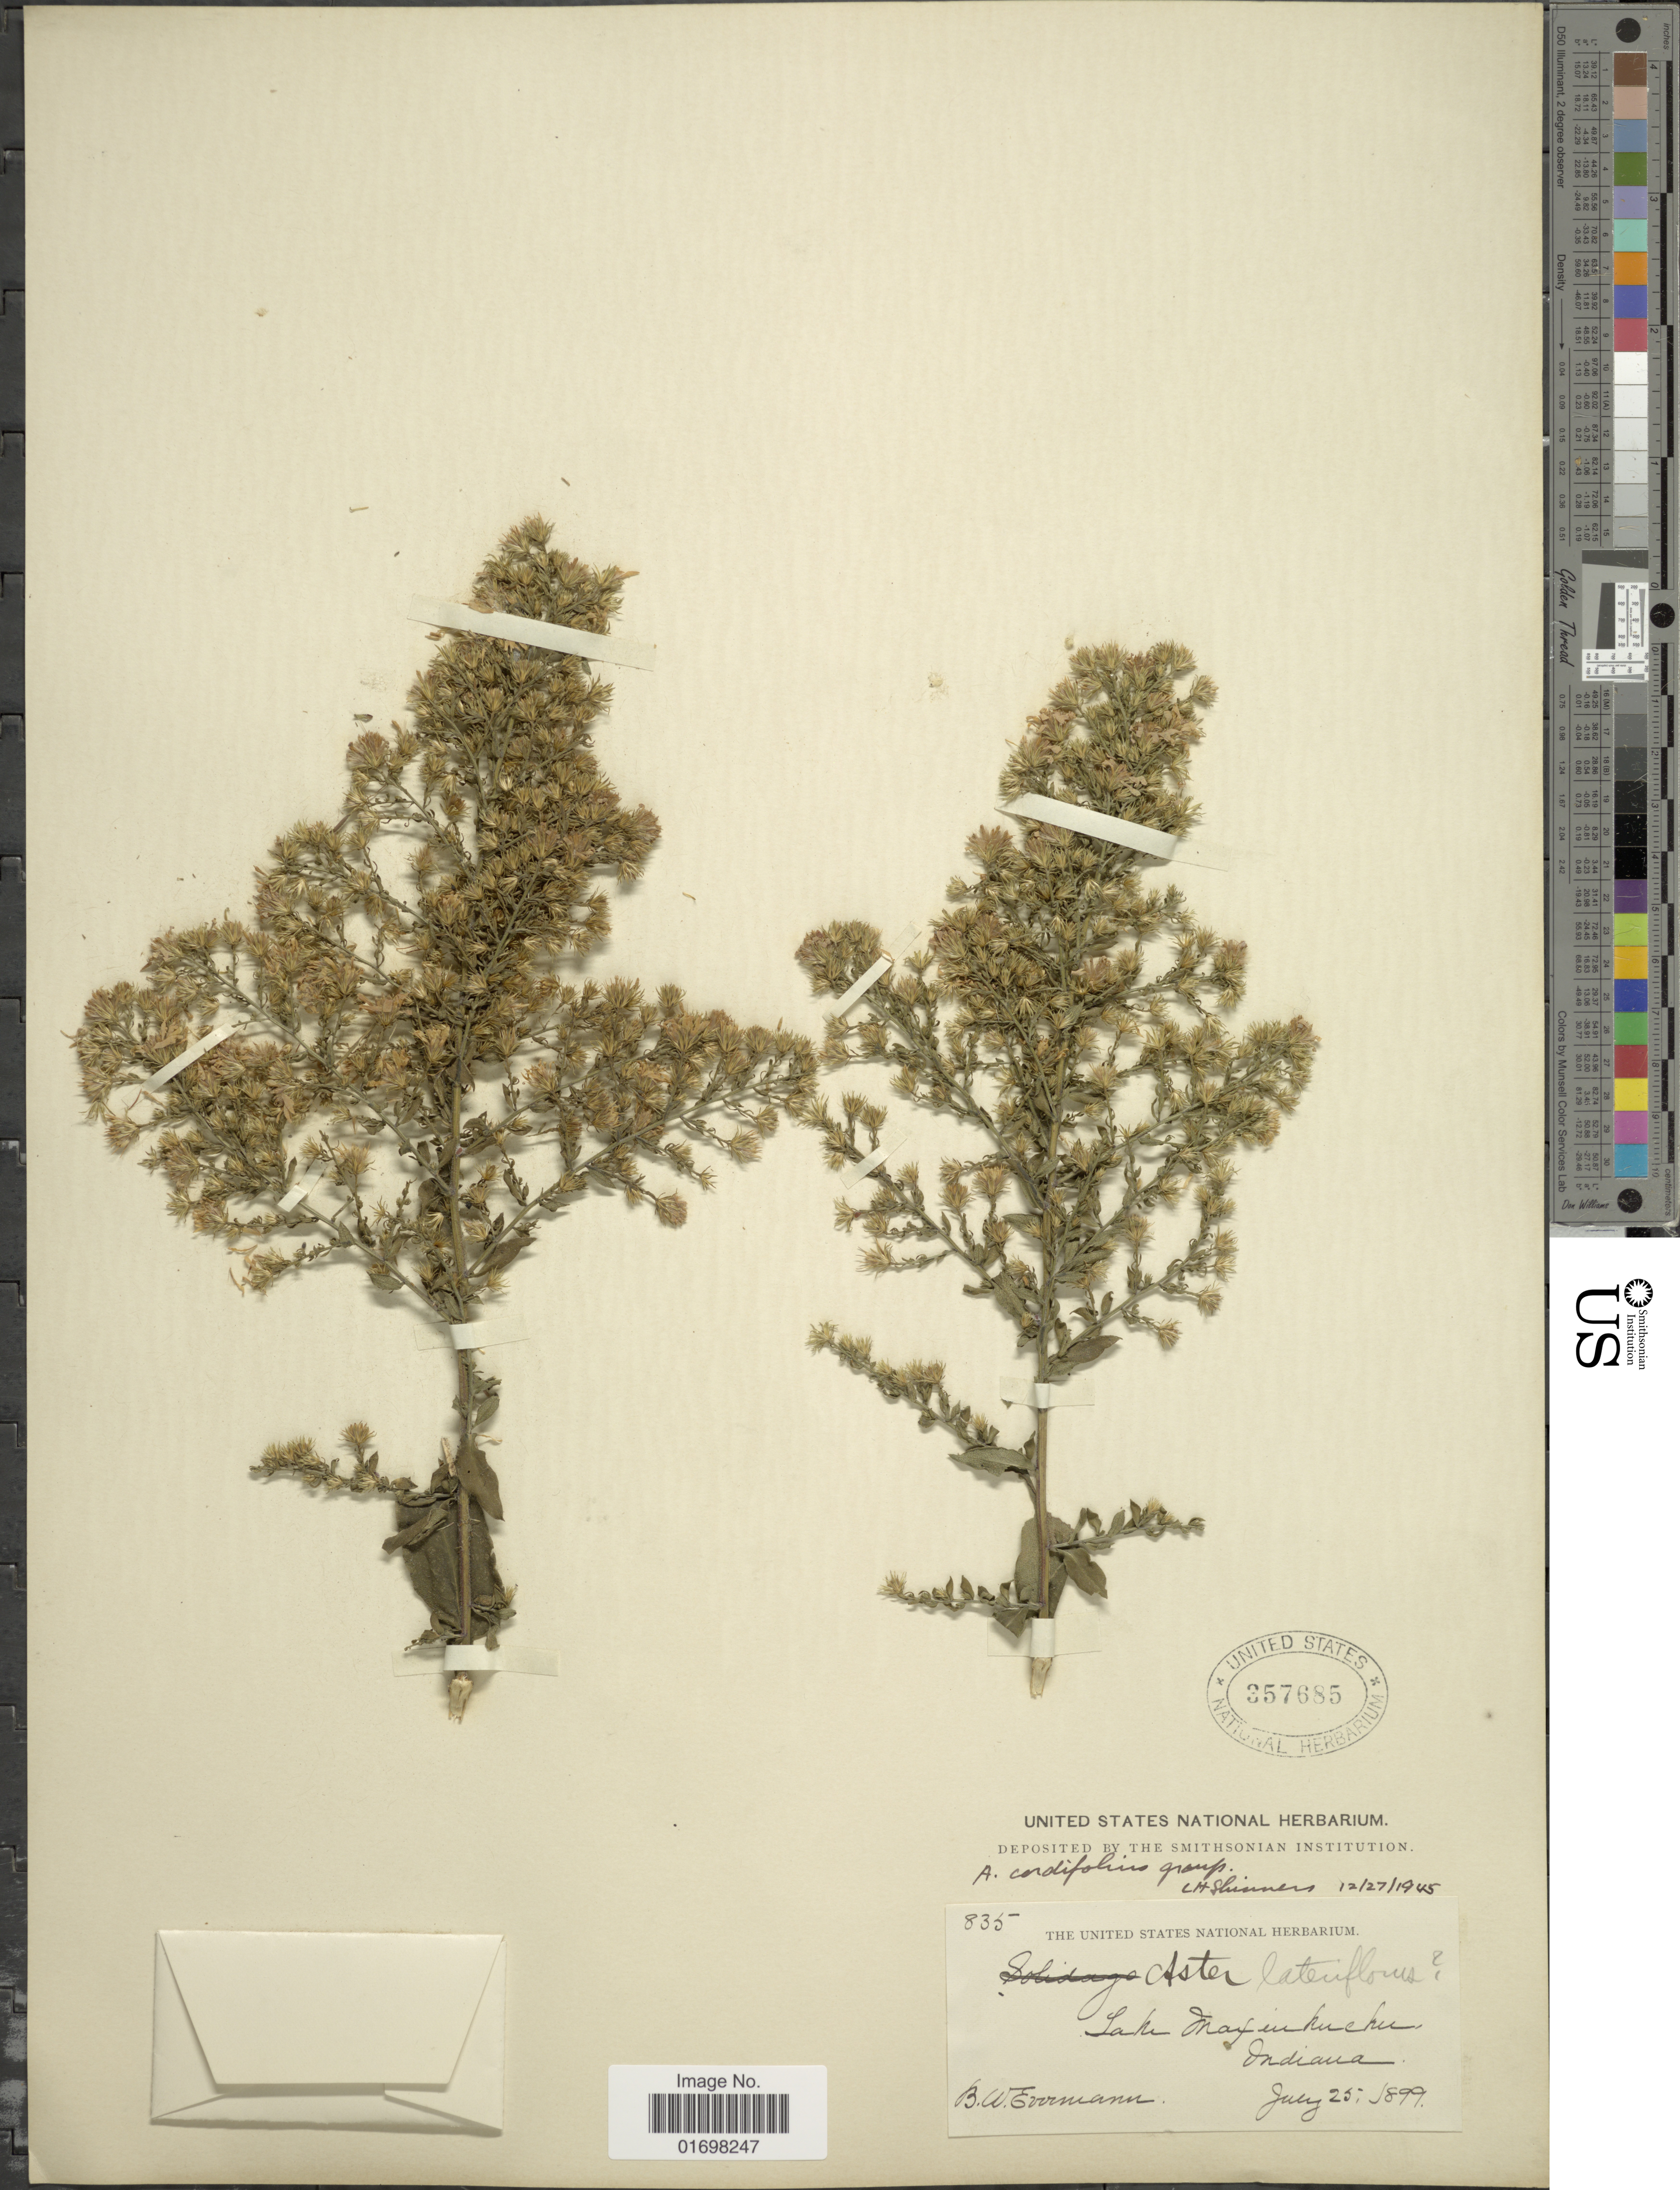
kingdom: Plantae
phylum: Tracheophyta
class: Magnoliopsida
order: Asterales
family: Asteraceae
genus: Symphyotrichum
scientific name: Symphyotrichum cordifolium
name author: (L.) G.L. Nesom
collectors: B. W. Evermann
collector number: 835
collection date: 1899-07-25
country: United States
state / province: Indiana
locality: Lake Maxinkuckee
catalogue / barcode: US 357685